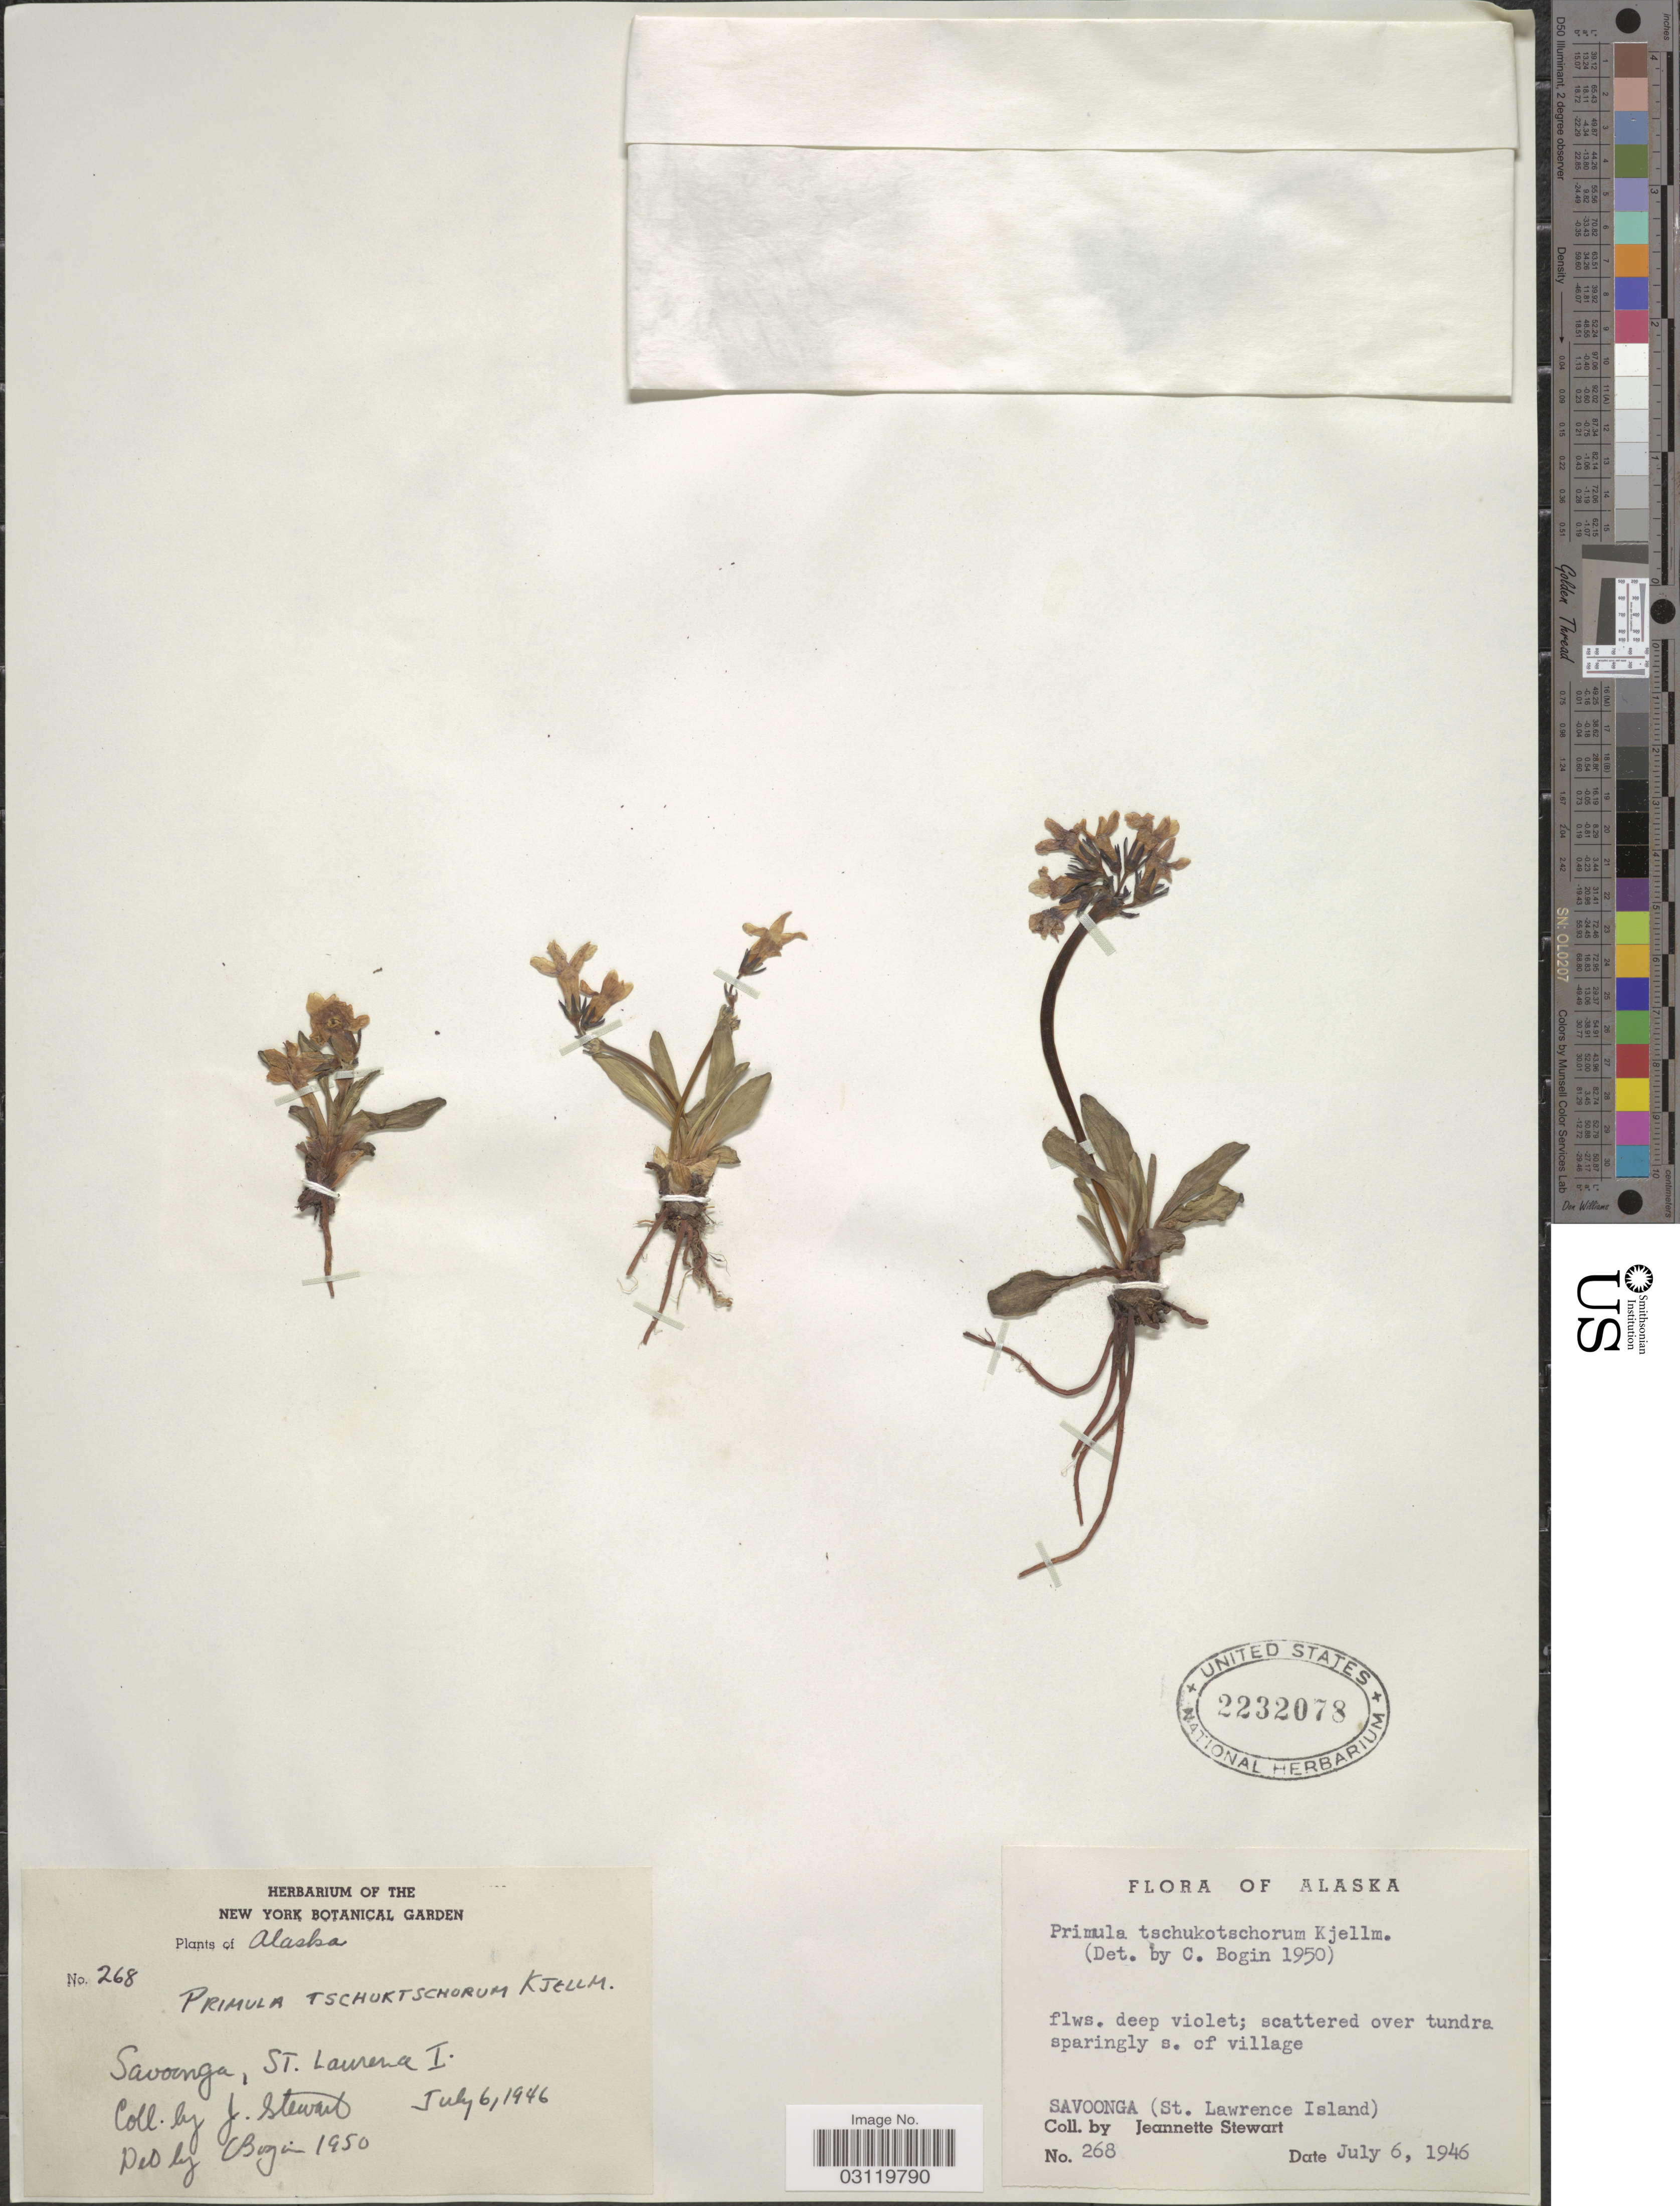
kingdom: Plantae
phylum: Tracheophyta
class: Magnoliopsida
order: Ericales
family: Primulaceae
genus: Primula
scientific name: Primula tschuktschorum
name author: Kjellm.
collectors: J. Stewart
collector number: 268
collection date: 1946-07-06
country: United States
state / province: Alaska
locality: Scattered over tundra sparingly s. of village, Savoonga (St. Lawrence Island)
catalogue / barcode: US 2232078